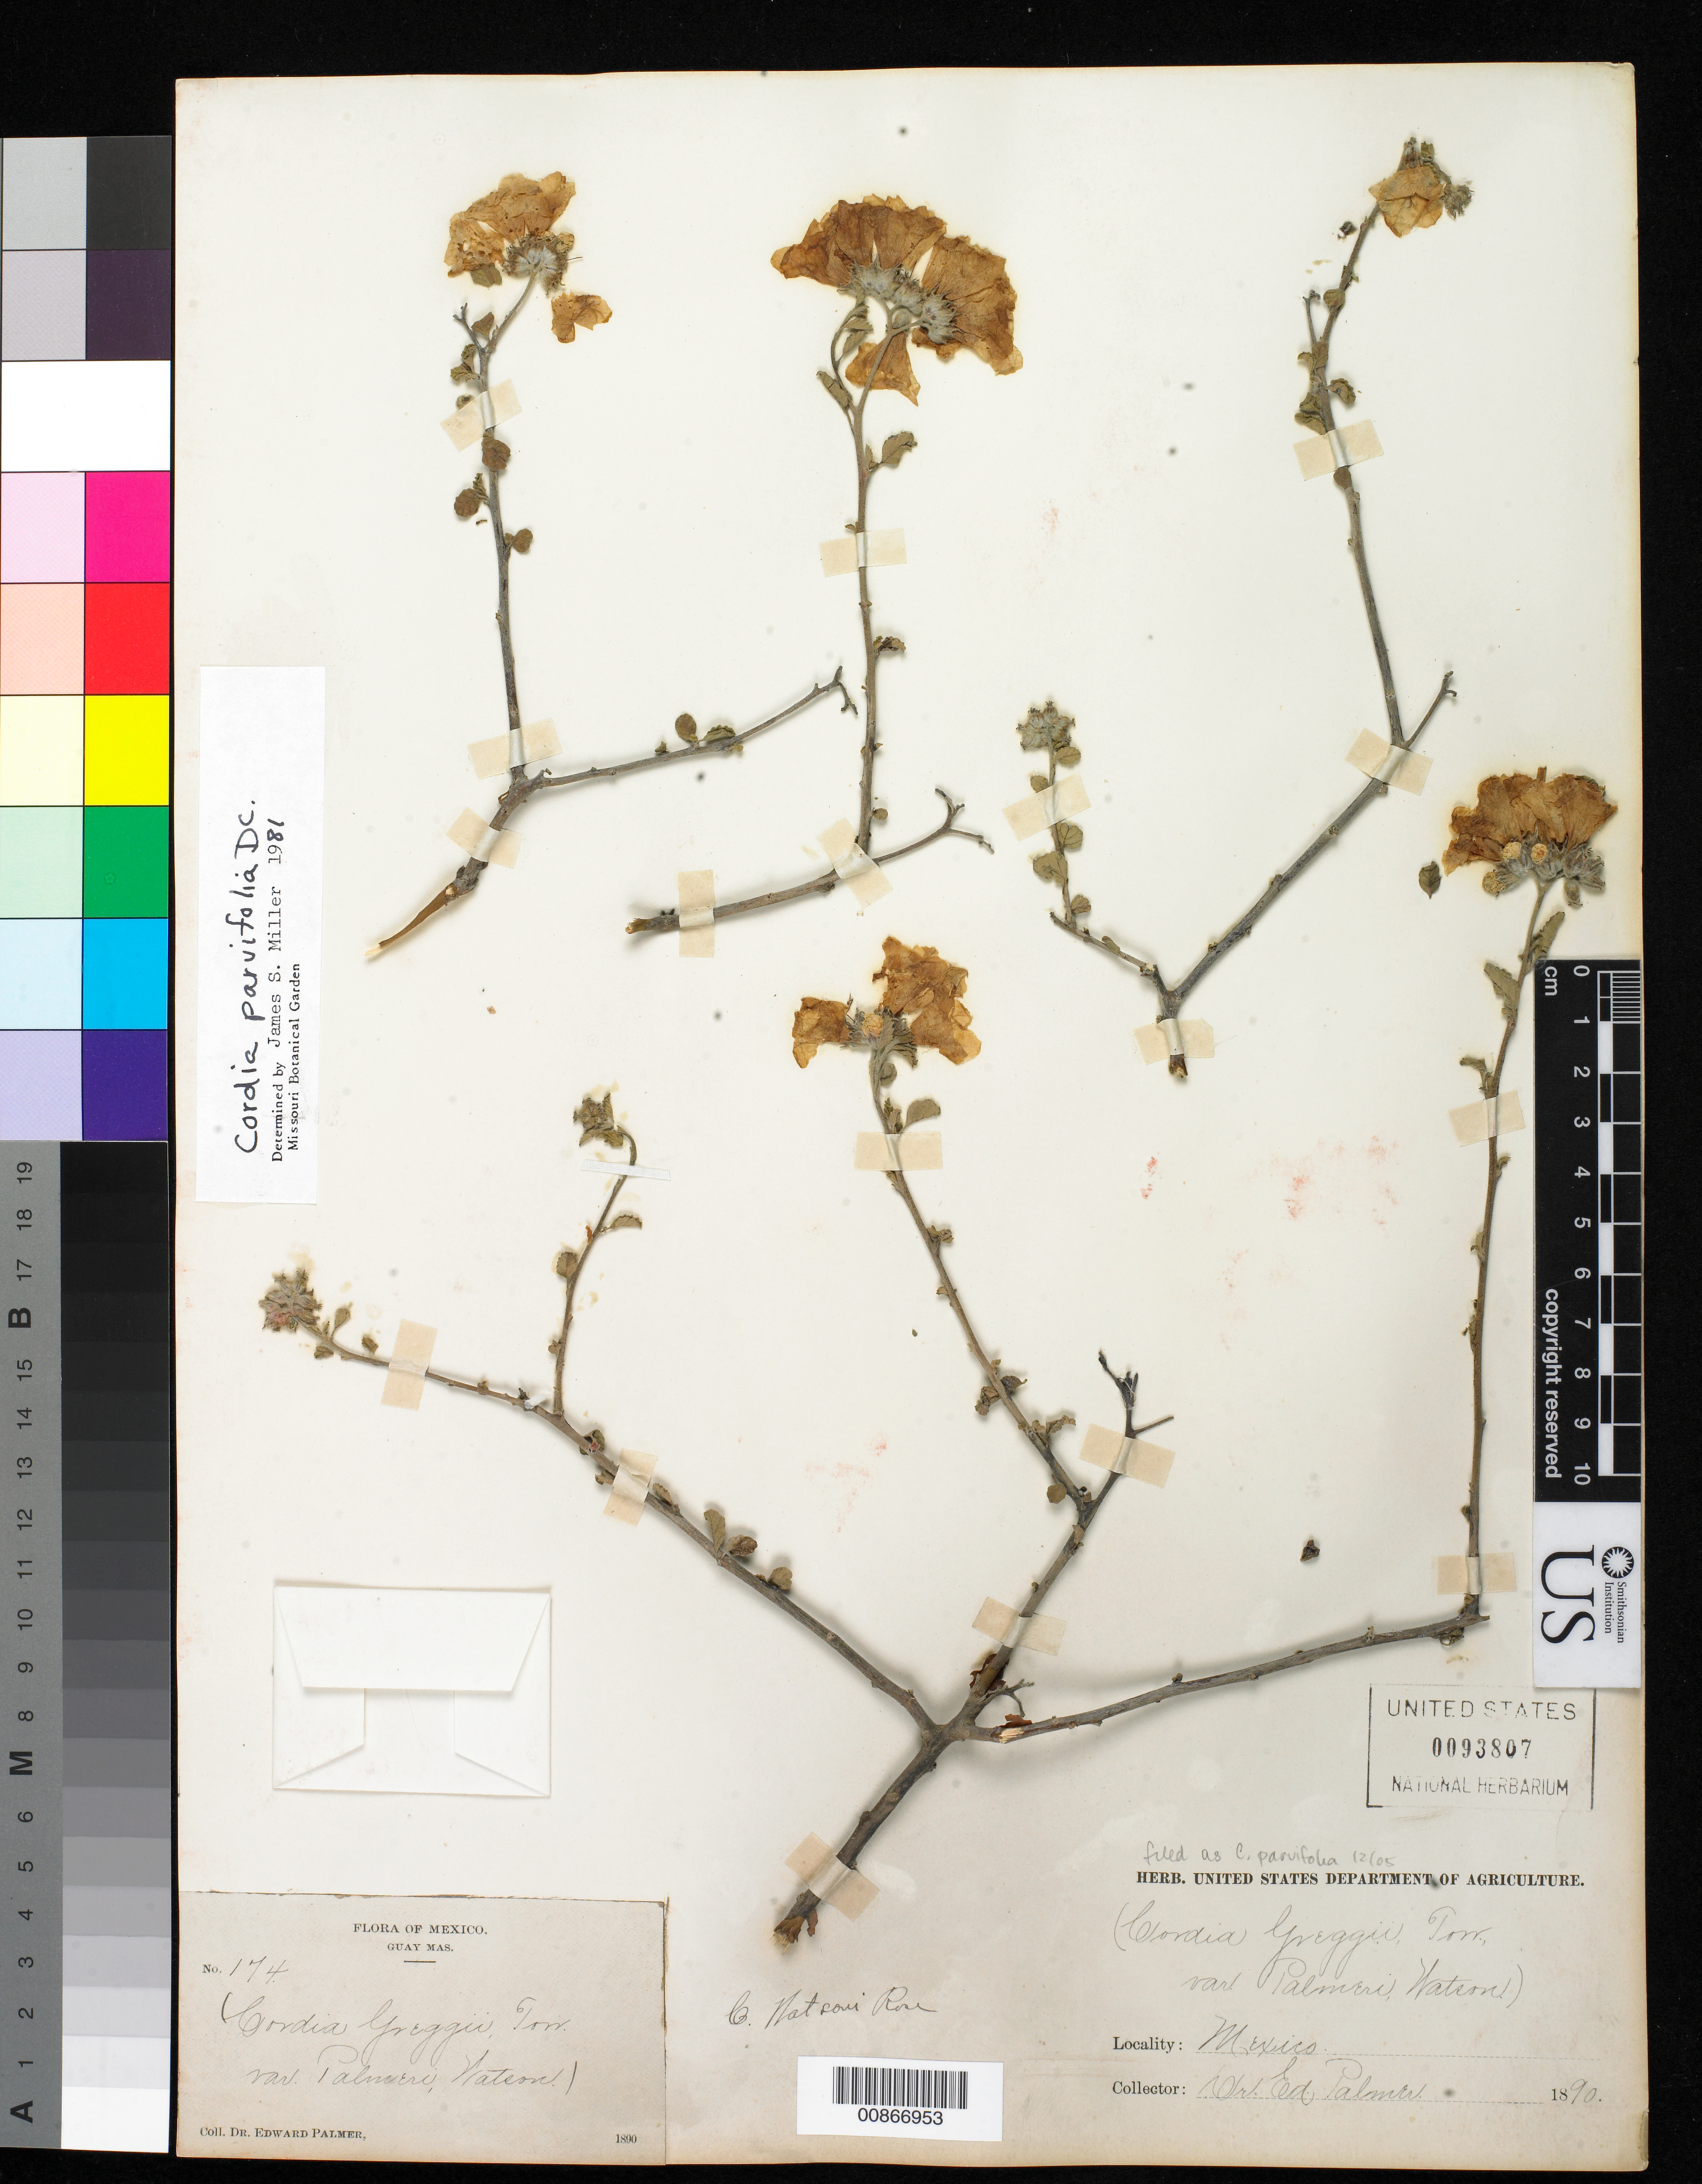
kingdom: Plantae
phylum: Tracheophyta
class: Magnoliopsida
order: Boraginales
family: Cordiaceae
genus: Varronia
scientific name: Varronia parvifolia (A. DC.) ined.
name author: (A. DC.)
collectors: E. Palmer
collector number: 174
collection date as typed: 1890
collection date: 1890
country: Mexico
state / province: Sonora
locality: Guaymas, Sonora.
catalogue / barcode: US 93807